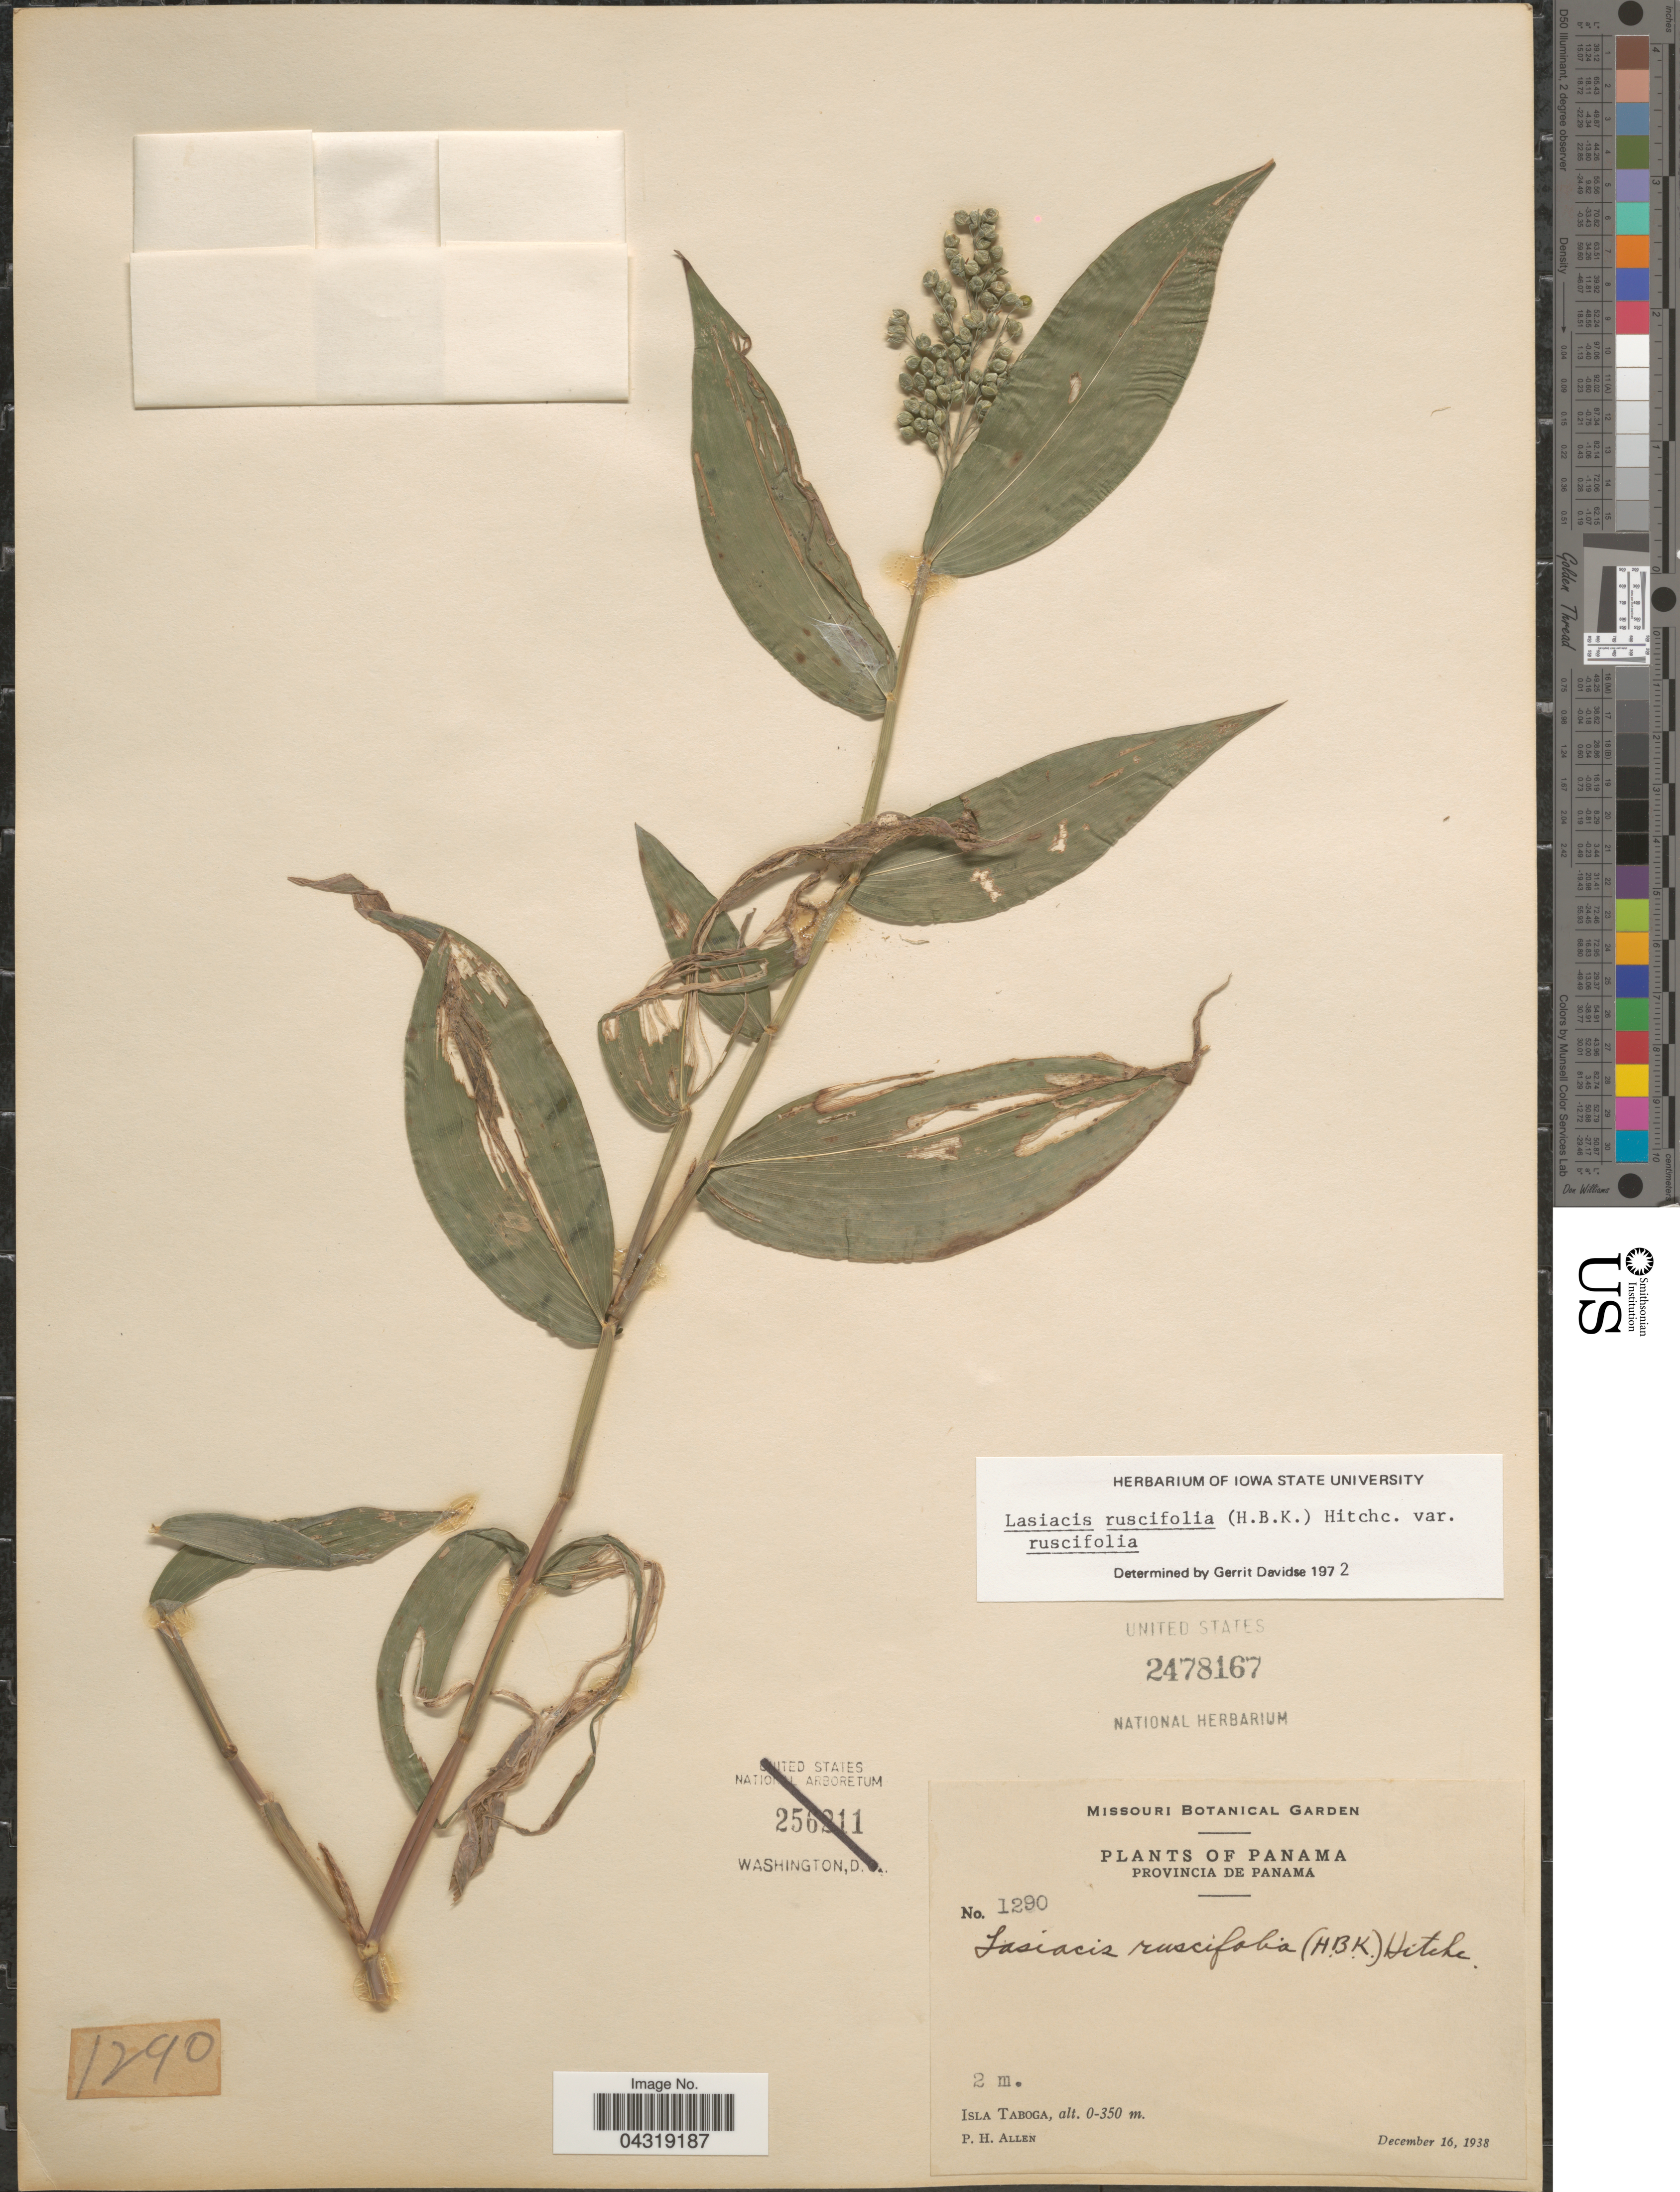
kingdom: Plantae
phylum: Tracheophyta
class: Liliopsida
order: Poales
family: Poaceae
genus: Lasiacis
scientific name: Lasiacis ruscifolia var. velutina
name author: (Swallen) Davidse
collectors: P. H. Allen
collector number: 1290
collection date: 1938-12-16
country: Panama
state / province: Panamá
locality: Isla Taboga.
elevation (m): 0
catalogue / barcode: US 2478167